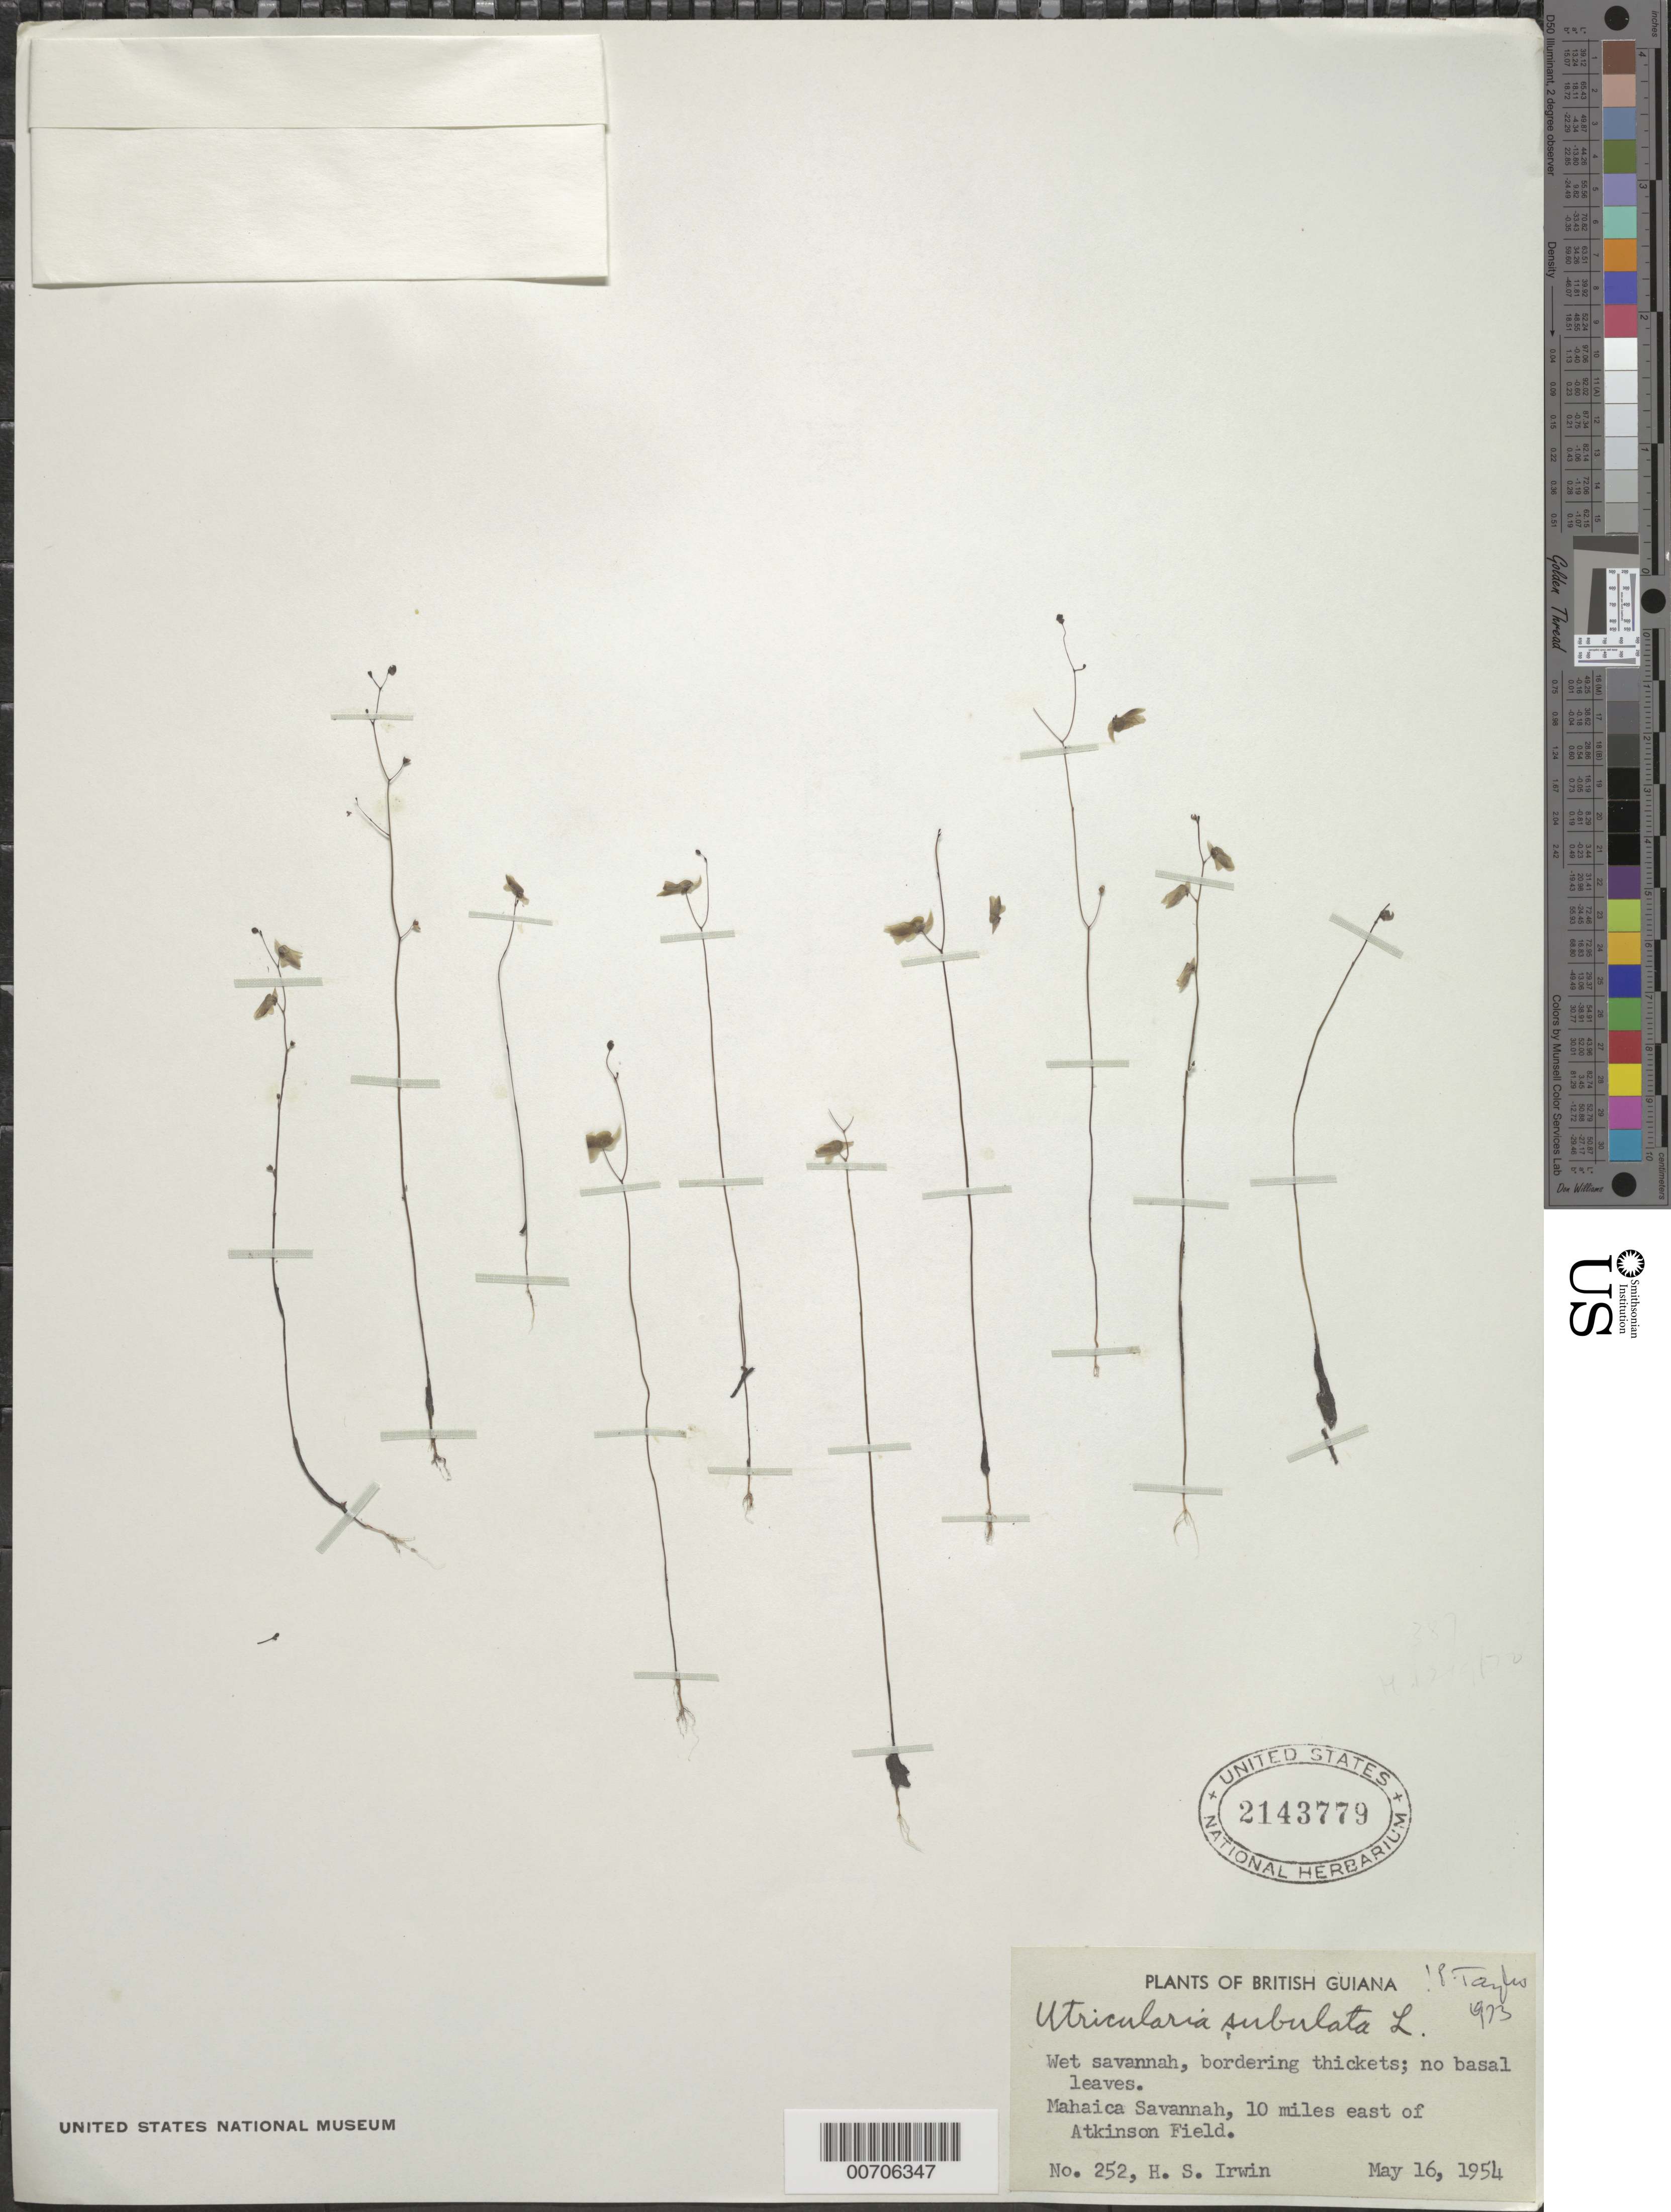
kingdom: Plantae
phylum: Tracheophyta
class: Magnoliopsida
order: Lamiales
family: Lentibulariaceae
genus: Utricularia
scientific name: Utricularia subulata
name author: L.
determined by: Taylor, P.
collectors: H. Irwin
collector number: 252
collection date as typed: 16-May-54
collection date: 1954-05-16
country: Guyana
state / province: Demerara-Mahaica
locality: Atkinson Field, 10 mi E of, Mahaica Savanna, Demerara R.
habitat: Wet savanna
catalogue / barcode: US 2143779